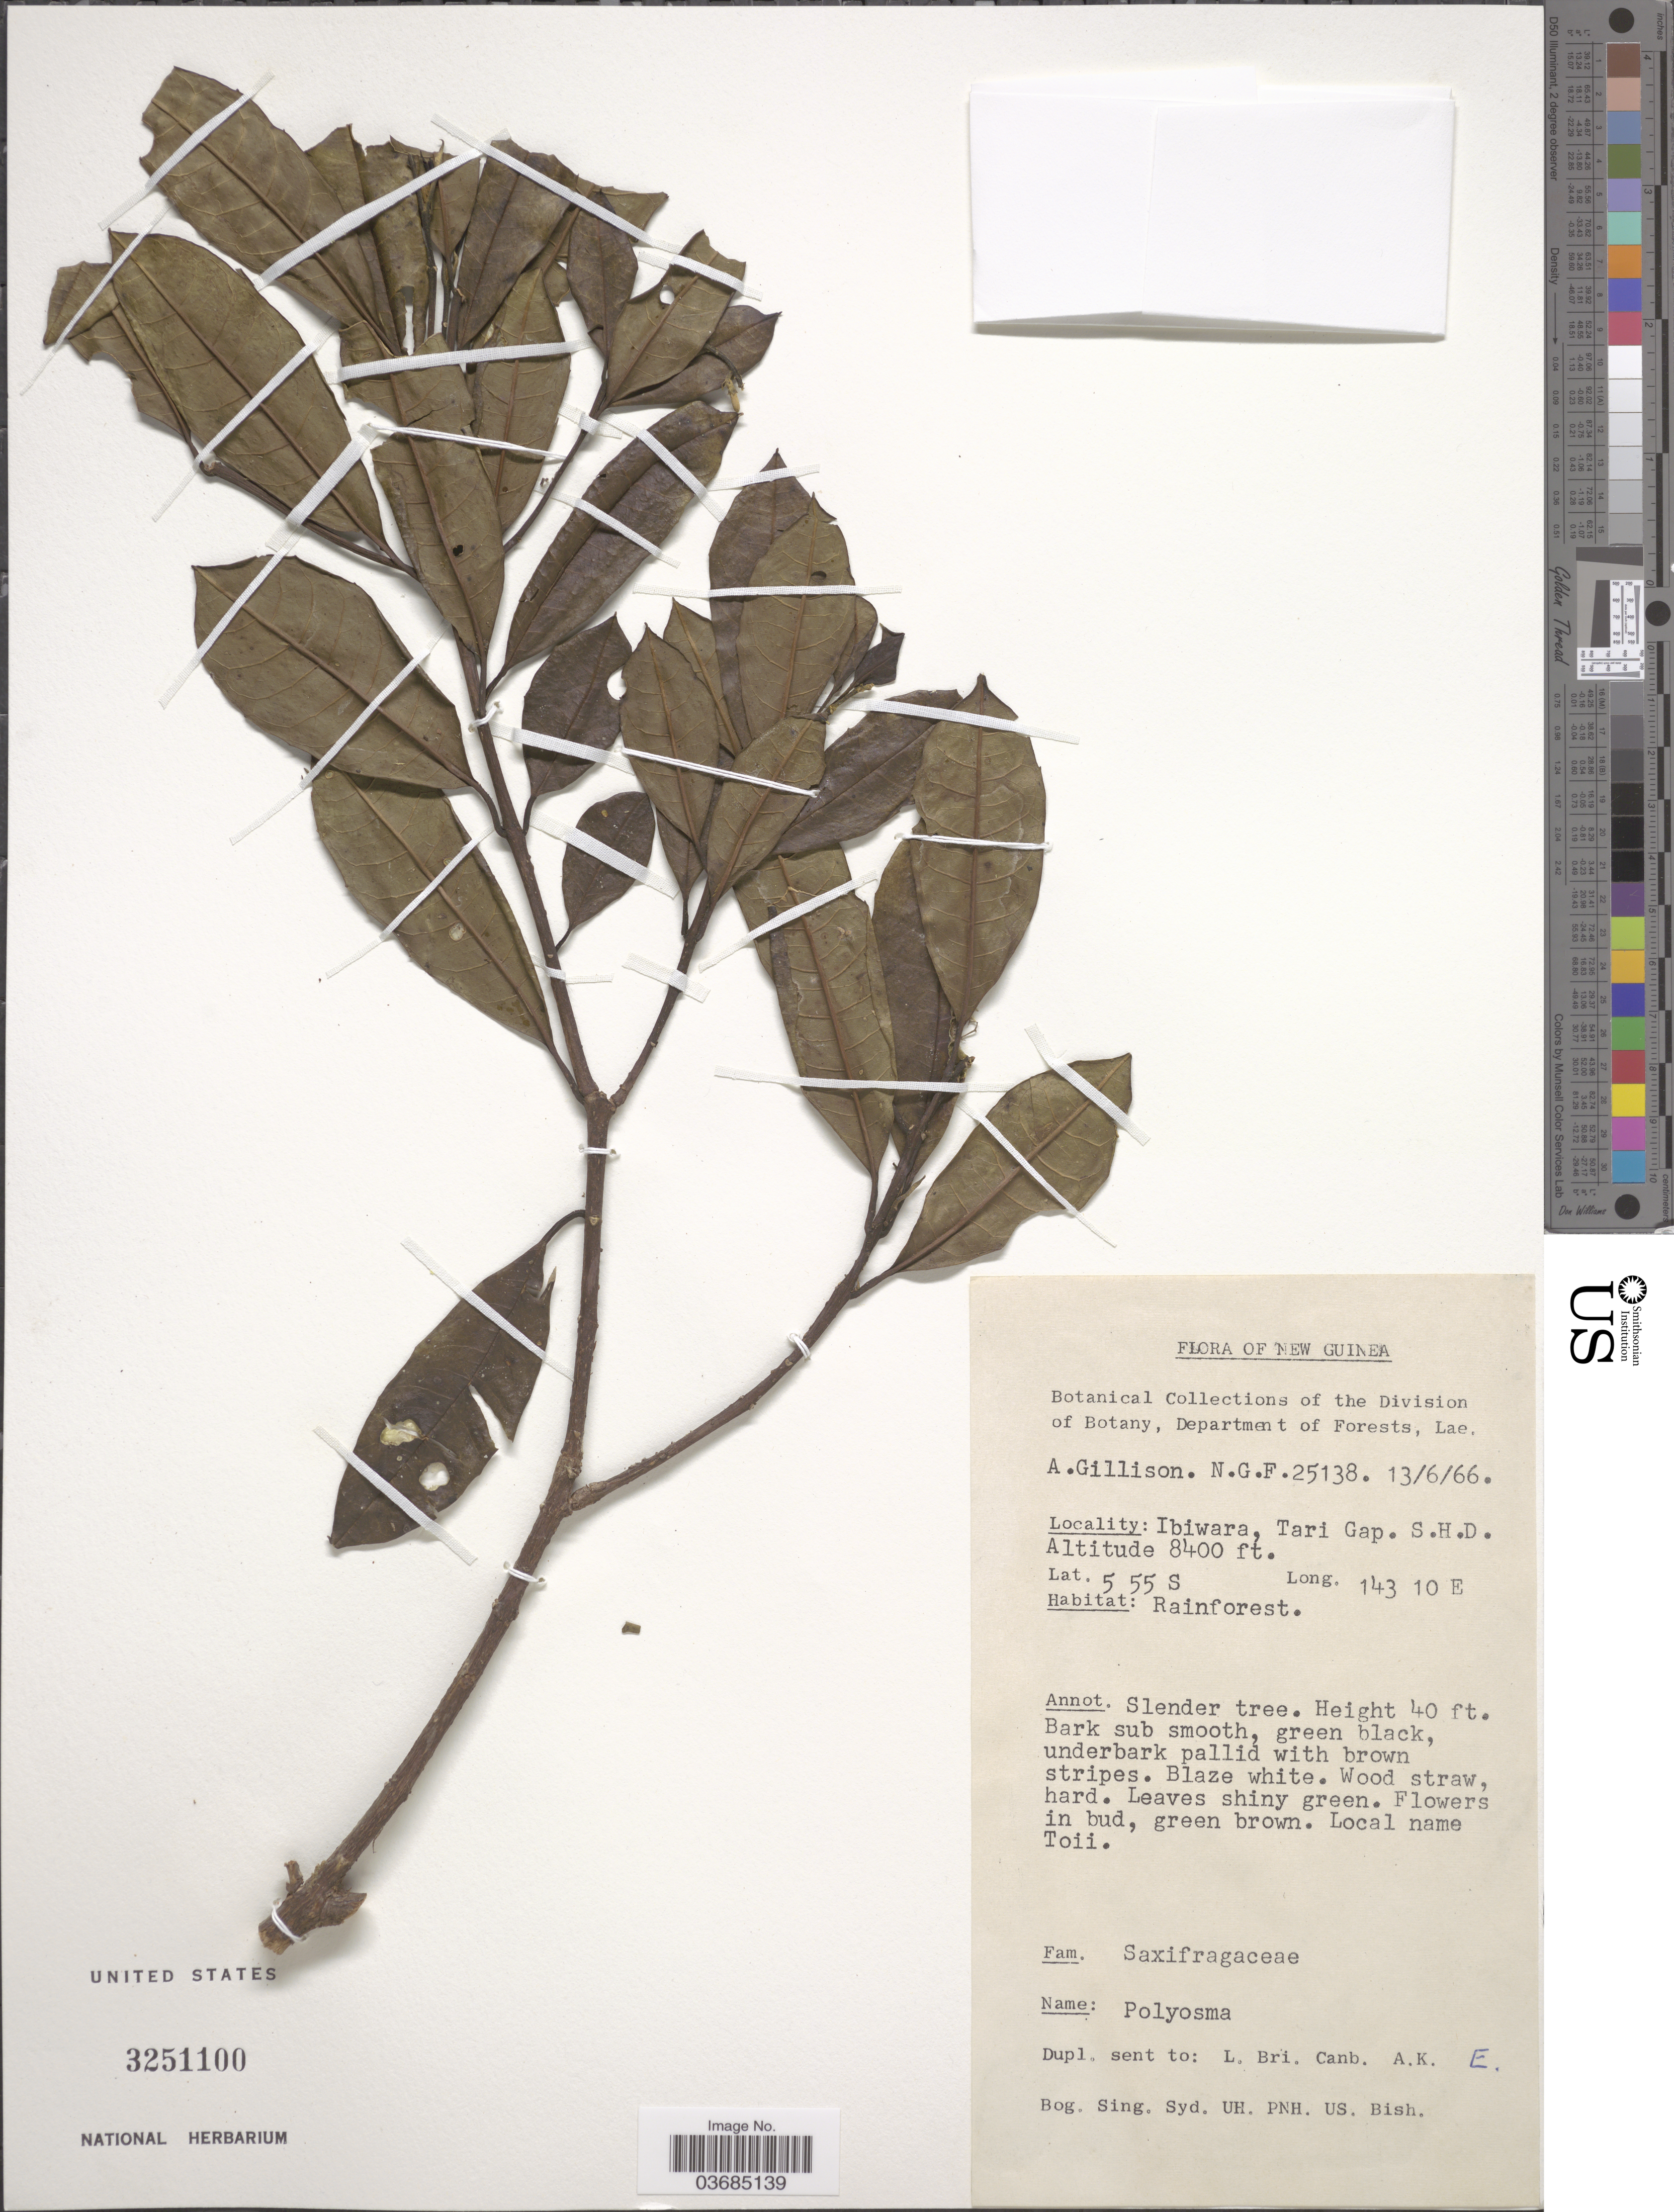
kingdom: Plantae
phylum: Tracheophyta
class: Magnoliopsida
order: Escalloniales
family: Escalloniaceae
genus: Polyosma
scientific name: Polyosma sp.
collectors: A. Gillison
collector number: N.G.F. 25138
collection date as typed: Transcribed d/m/y: 13/6/66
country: Papua New Guinea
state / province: Southern Highlands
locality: New Guinea. Ibiwara, Tari Gap. S.H.D.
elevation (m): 2560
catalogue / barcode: US 3251100